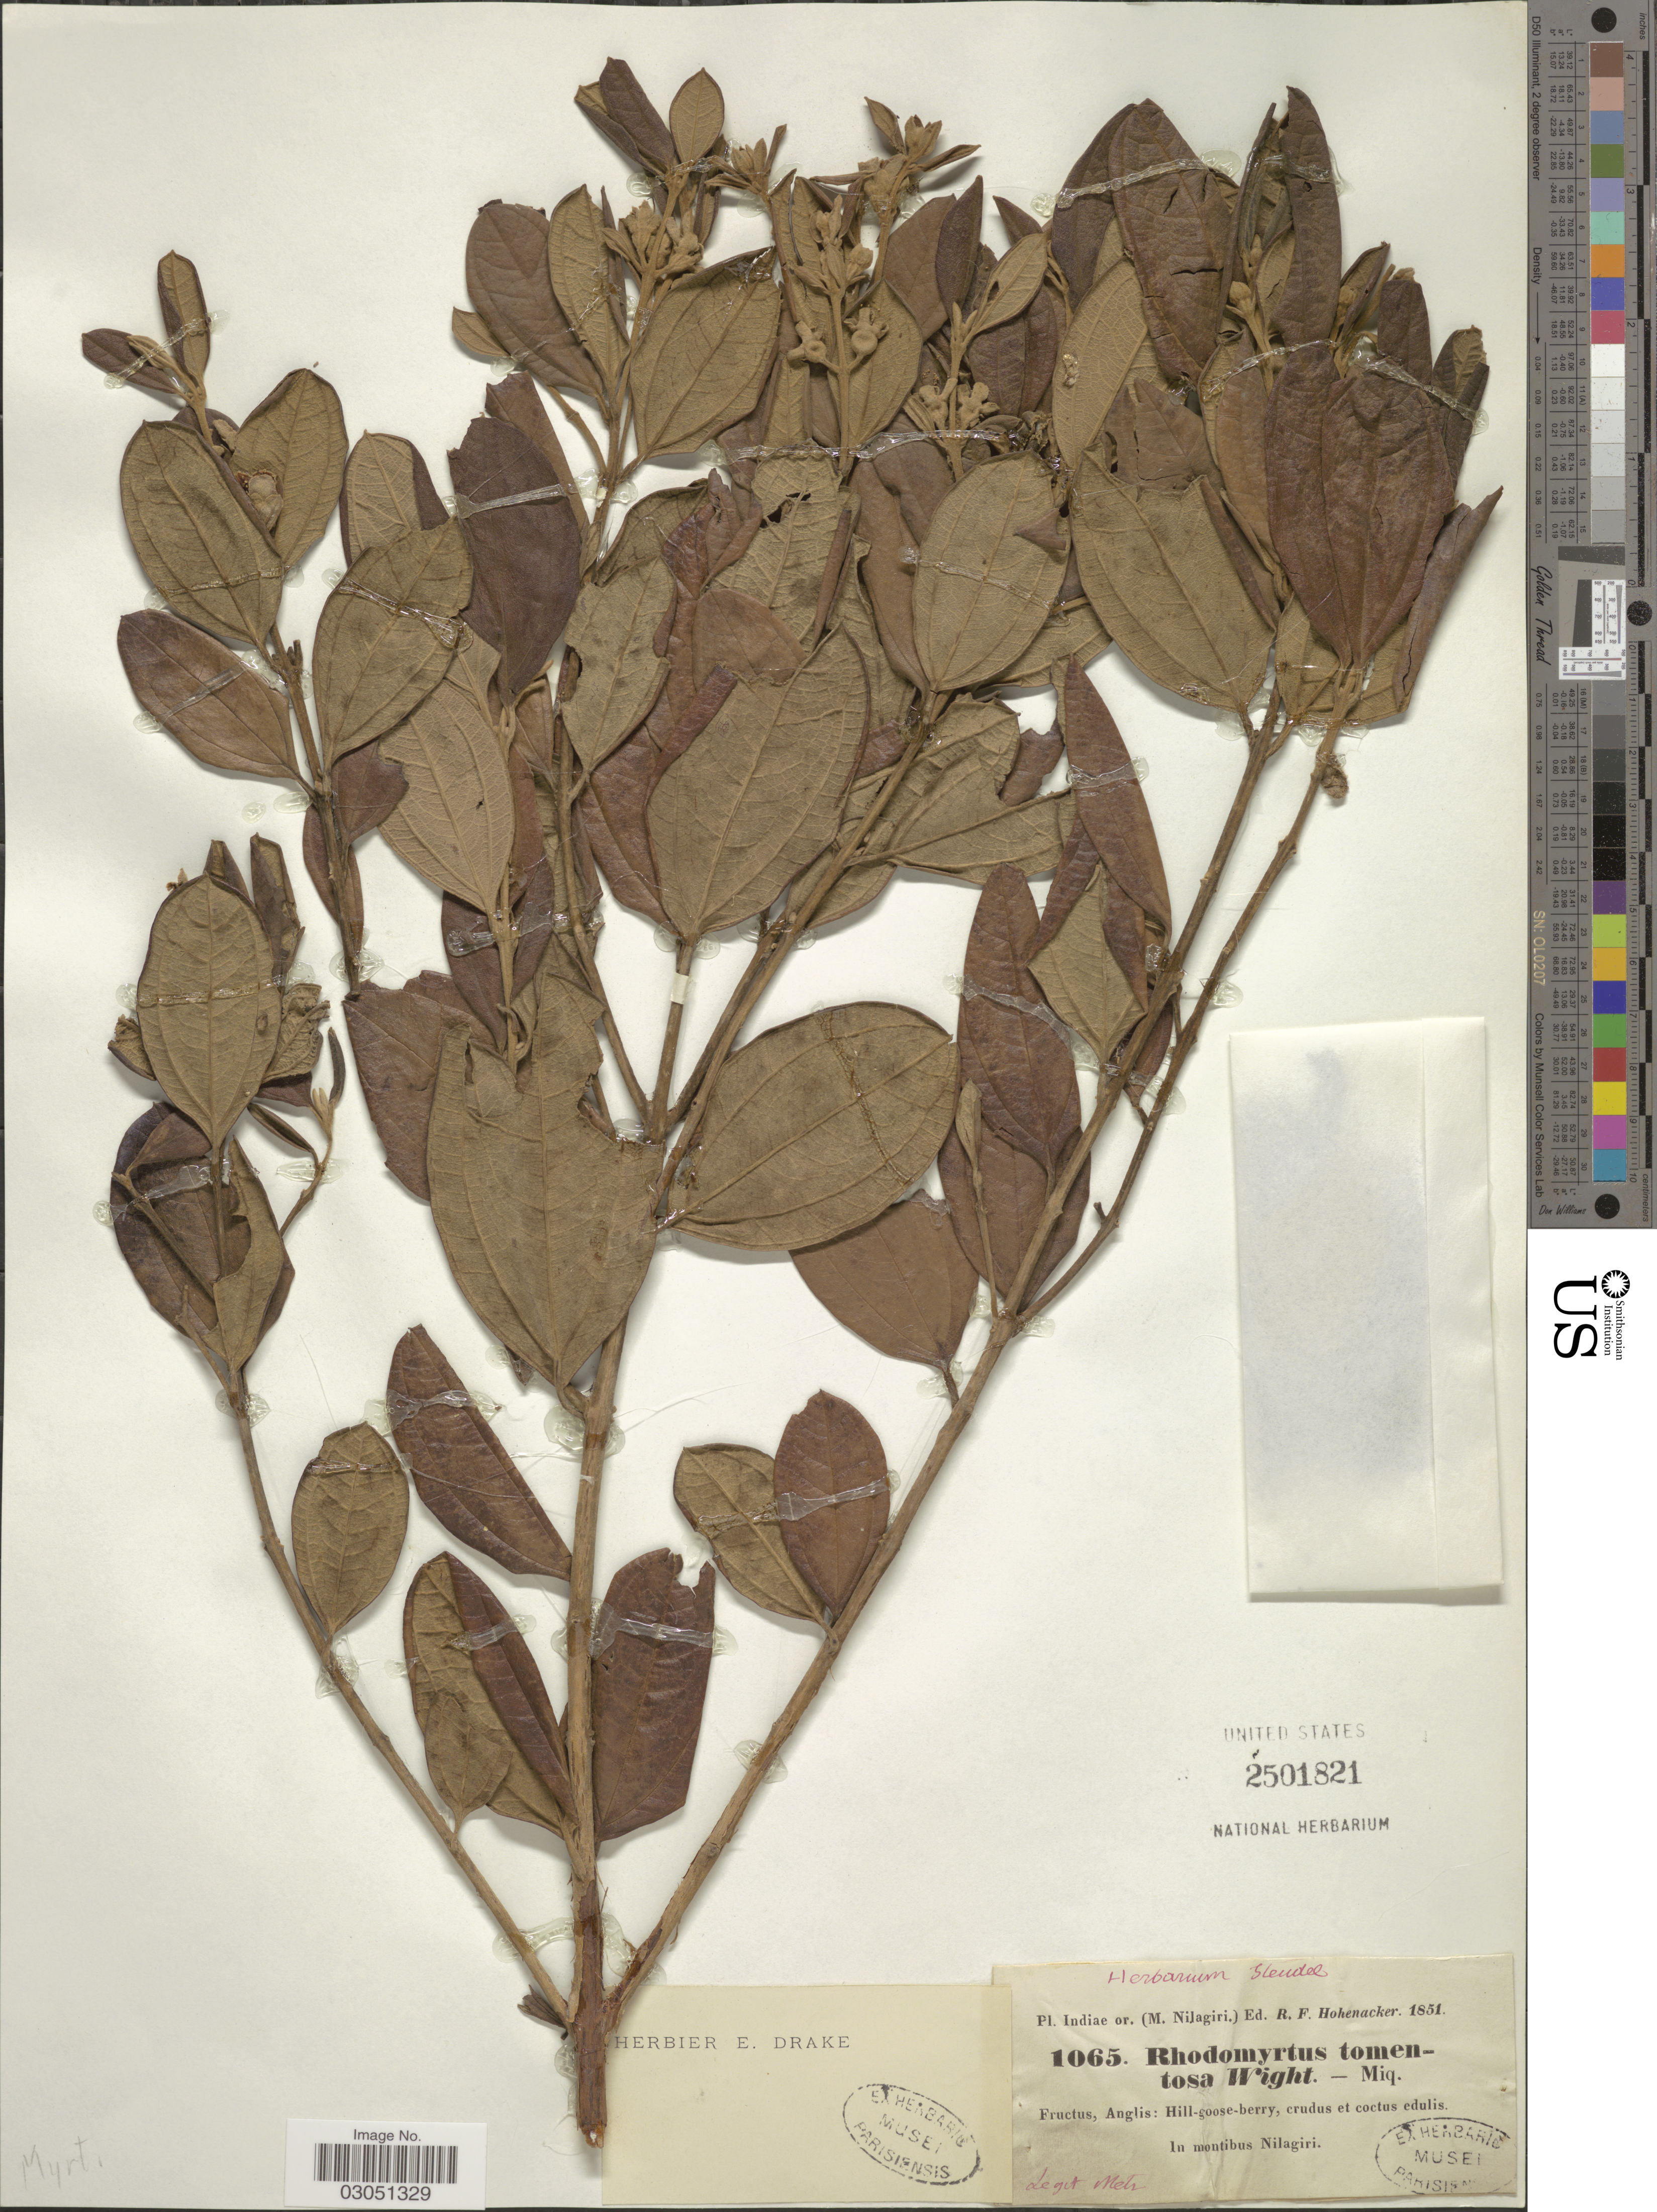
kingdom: Plantae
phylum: Tracheophyta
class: Magnoliopsida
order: Myrtales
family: Myrtaceae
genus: Rhodomyrtus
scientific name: Rhodomyrtus tomentosa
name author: (Aiton) Hassk.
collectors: R. F. Hohenacker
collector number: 1065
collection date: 1851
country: India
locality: (M. Nilagiri) In montibus Nilagiri.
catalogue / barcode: US 2501821